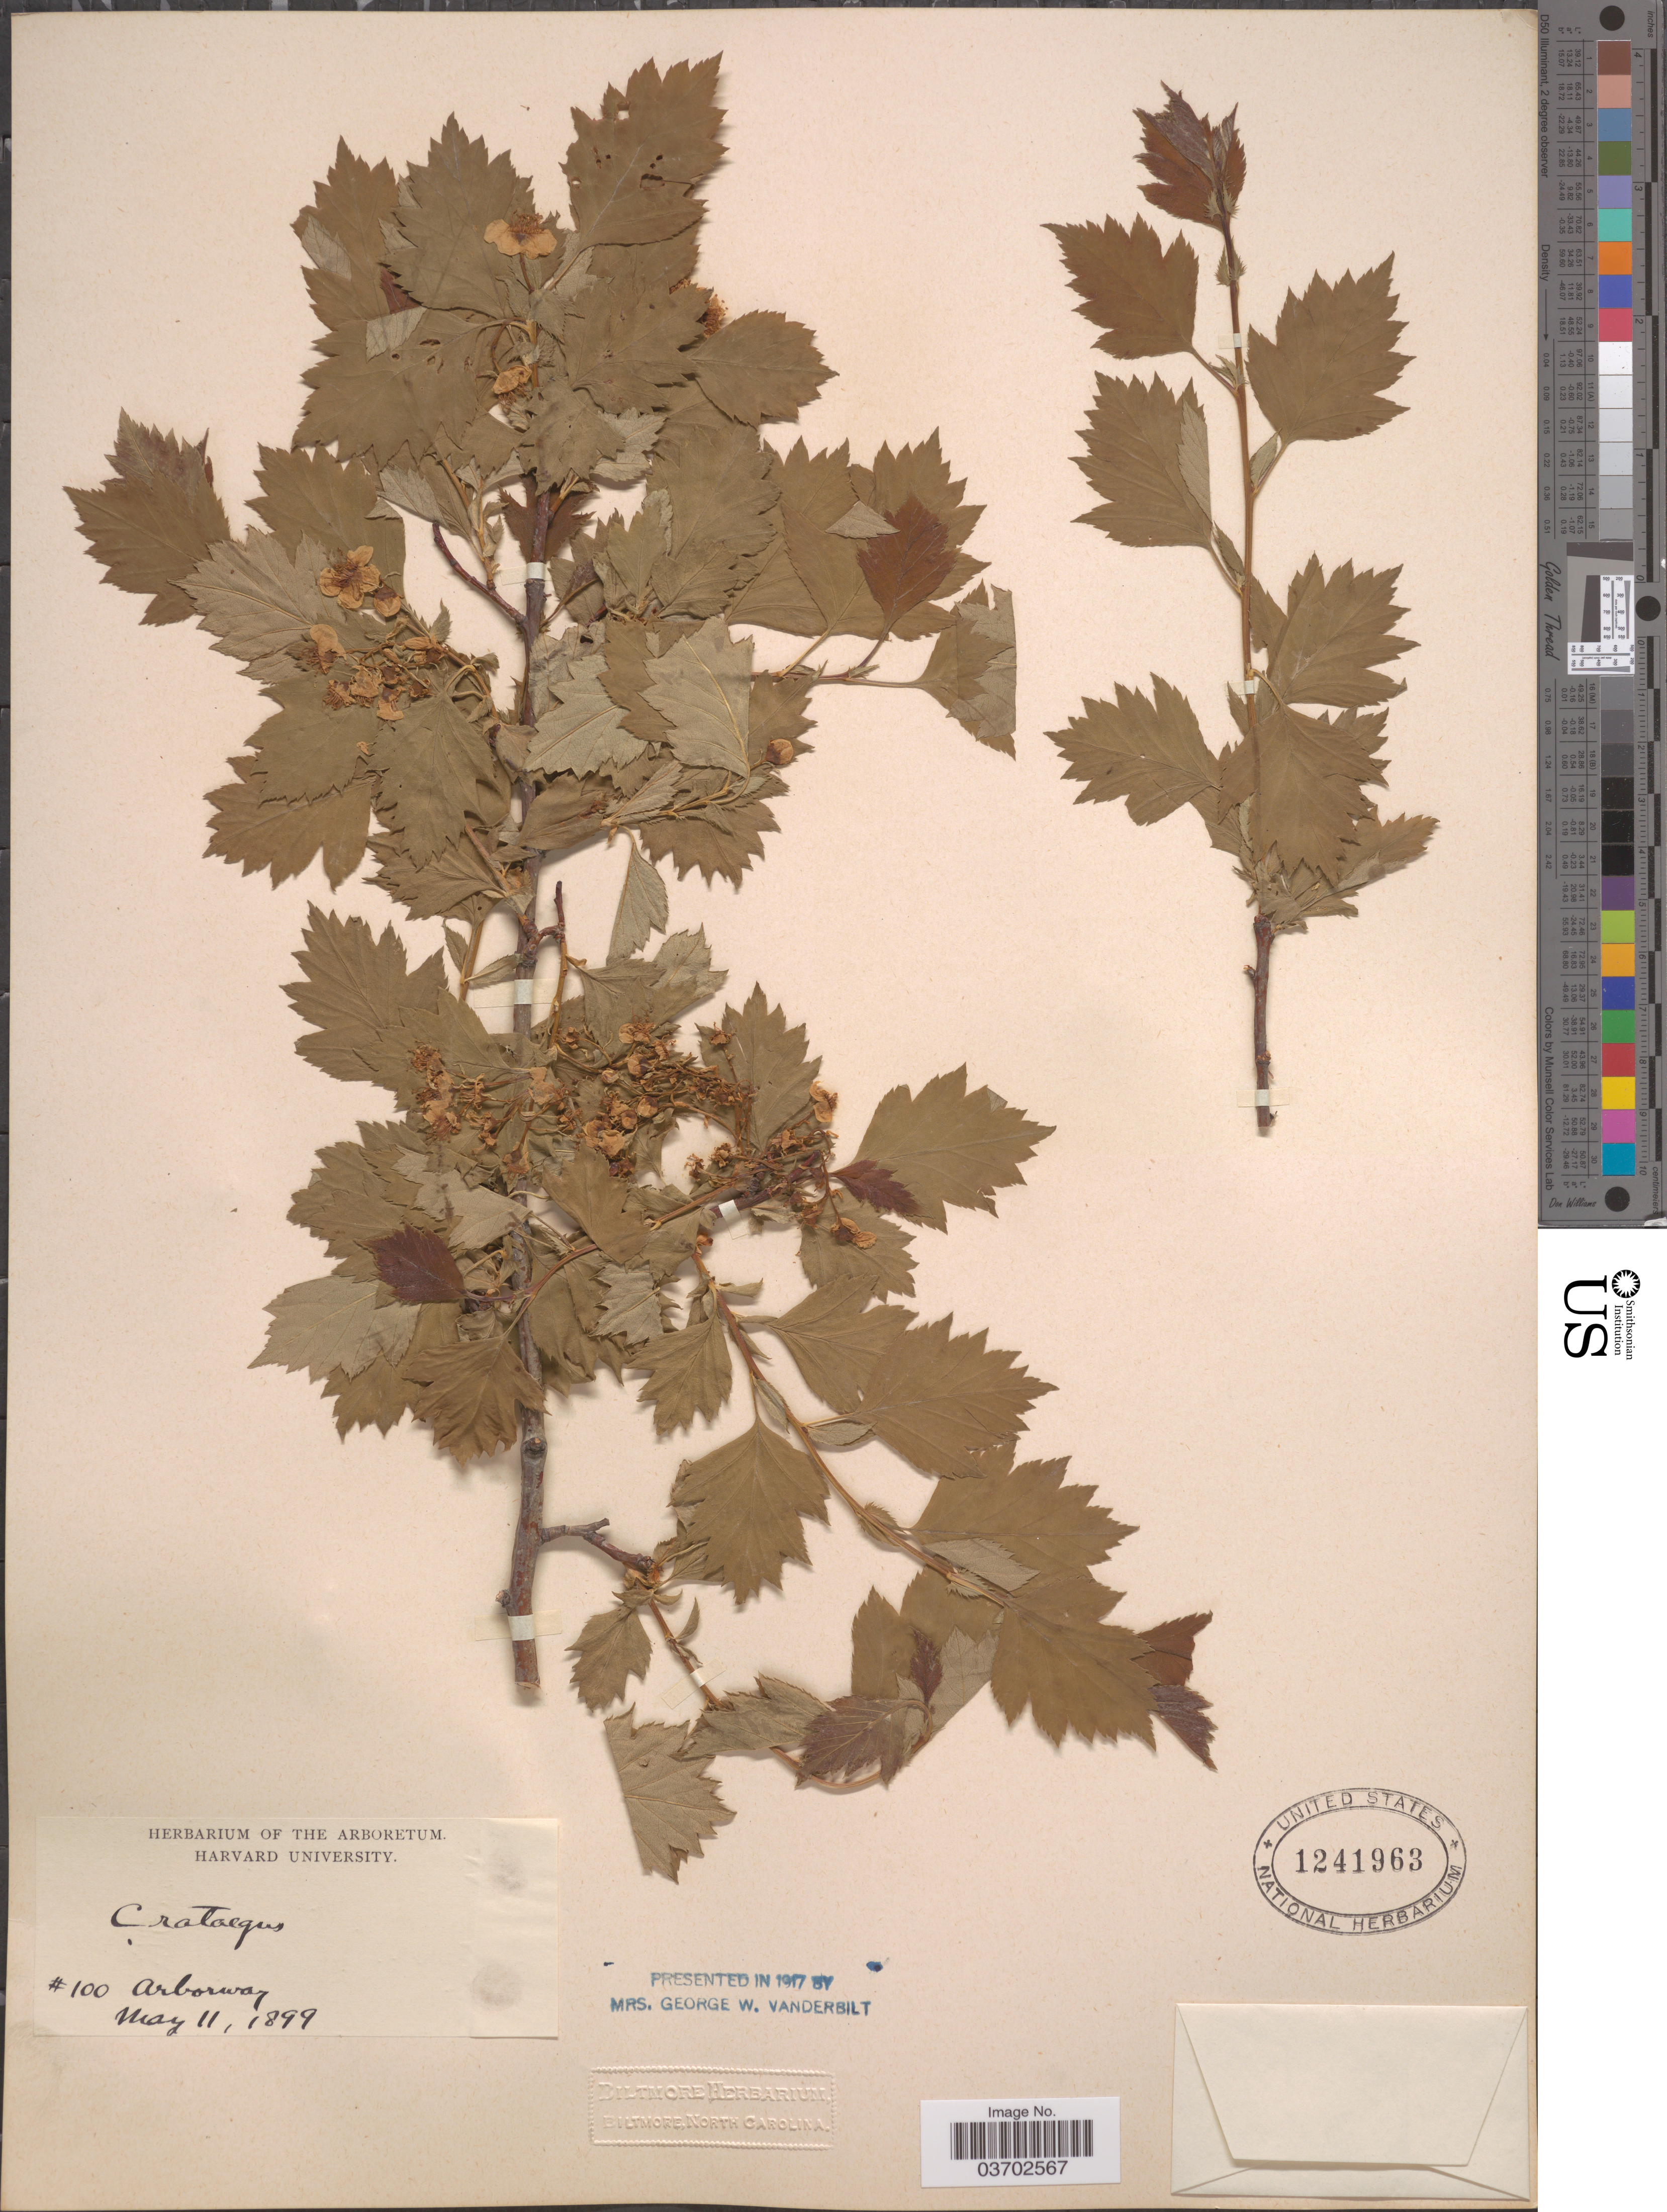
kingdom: Plantae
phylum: Tracheophyta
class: Magnoliopsida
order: Rosales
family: Rosaceae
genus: Crataegus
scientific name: Crataegus sp.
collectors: Ex herb. of the Arboretum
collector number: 100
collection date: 1899-05-11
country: United States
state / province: Massachusetts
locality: Arborway.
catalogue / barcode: US 1241963